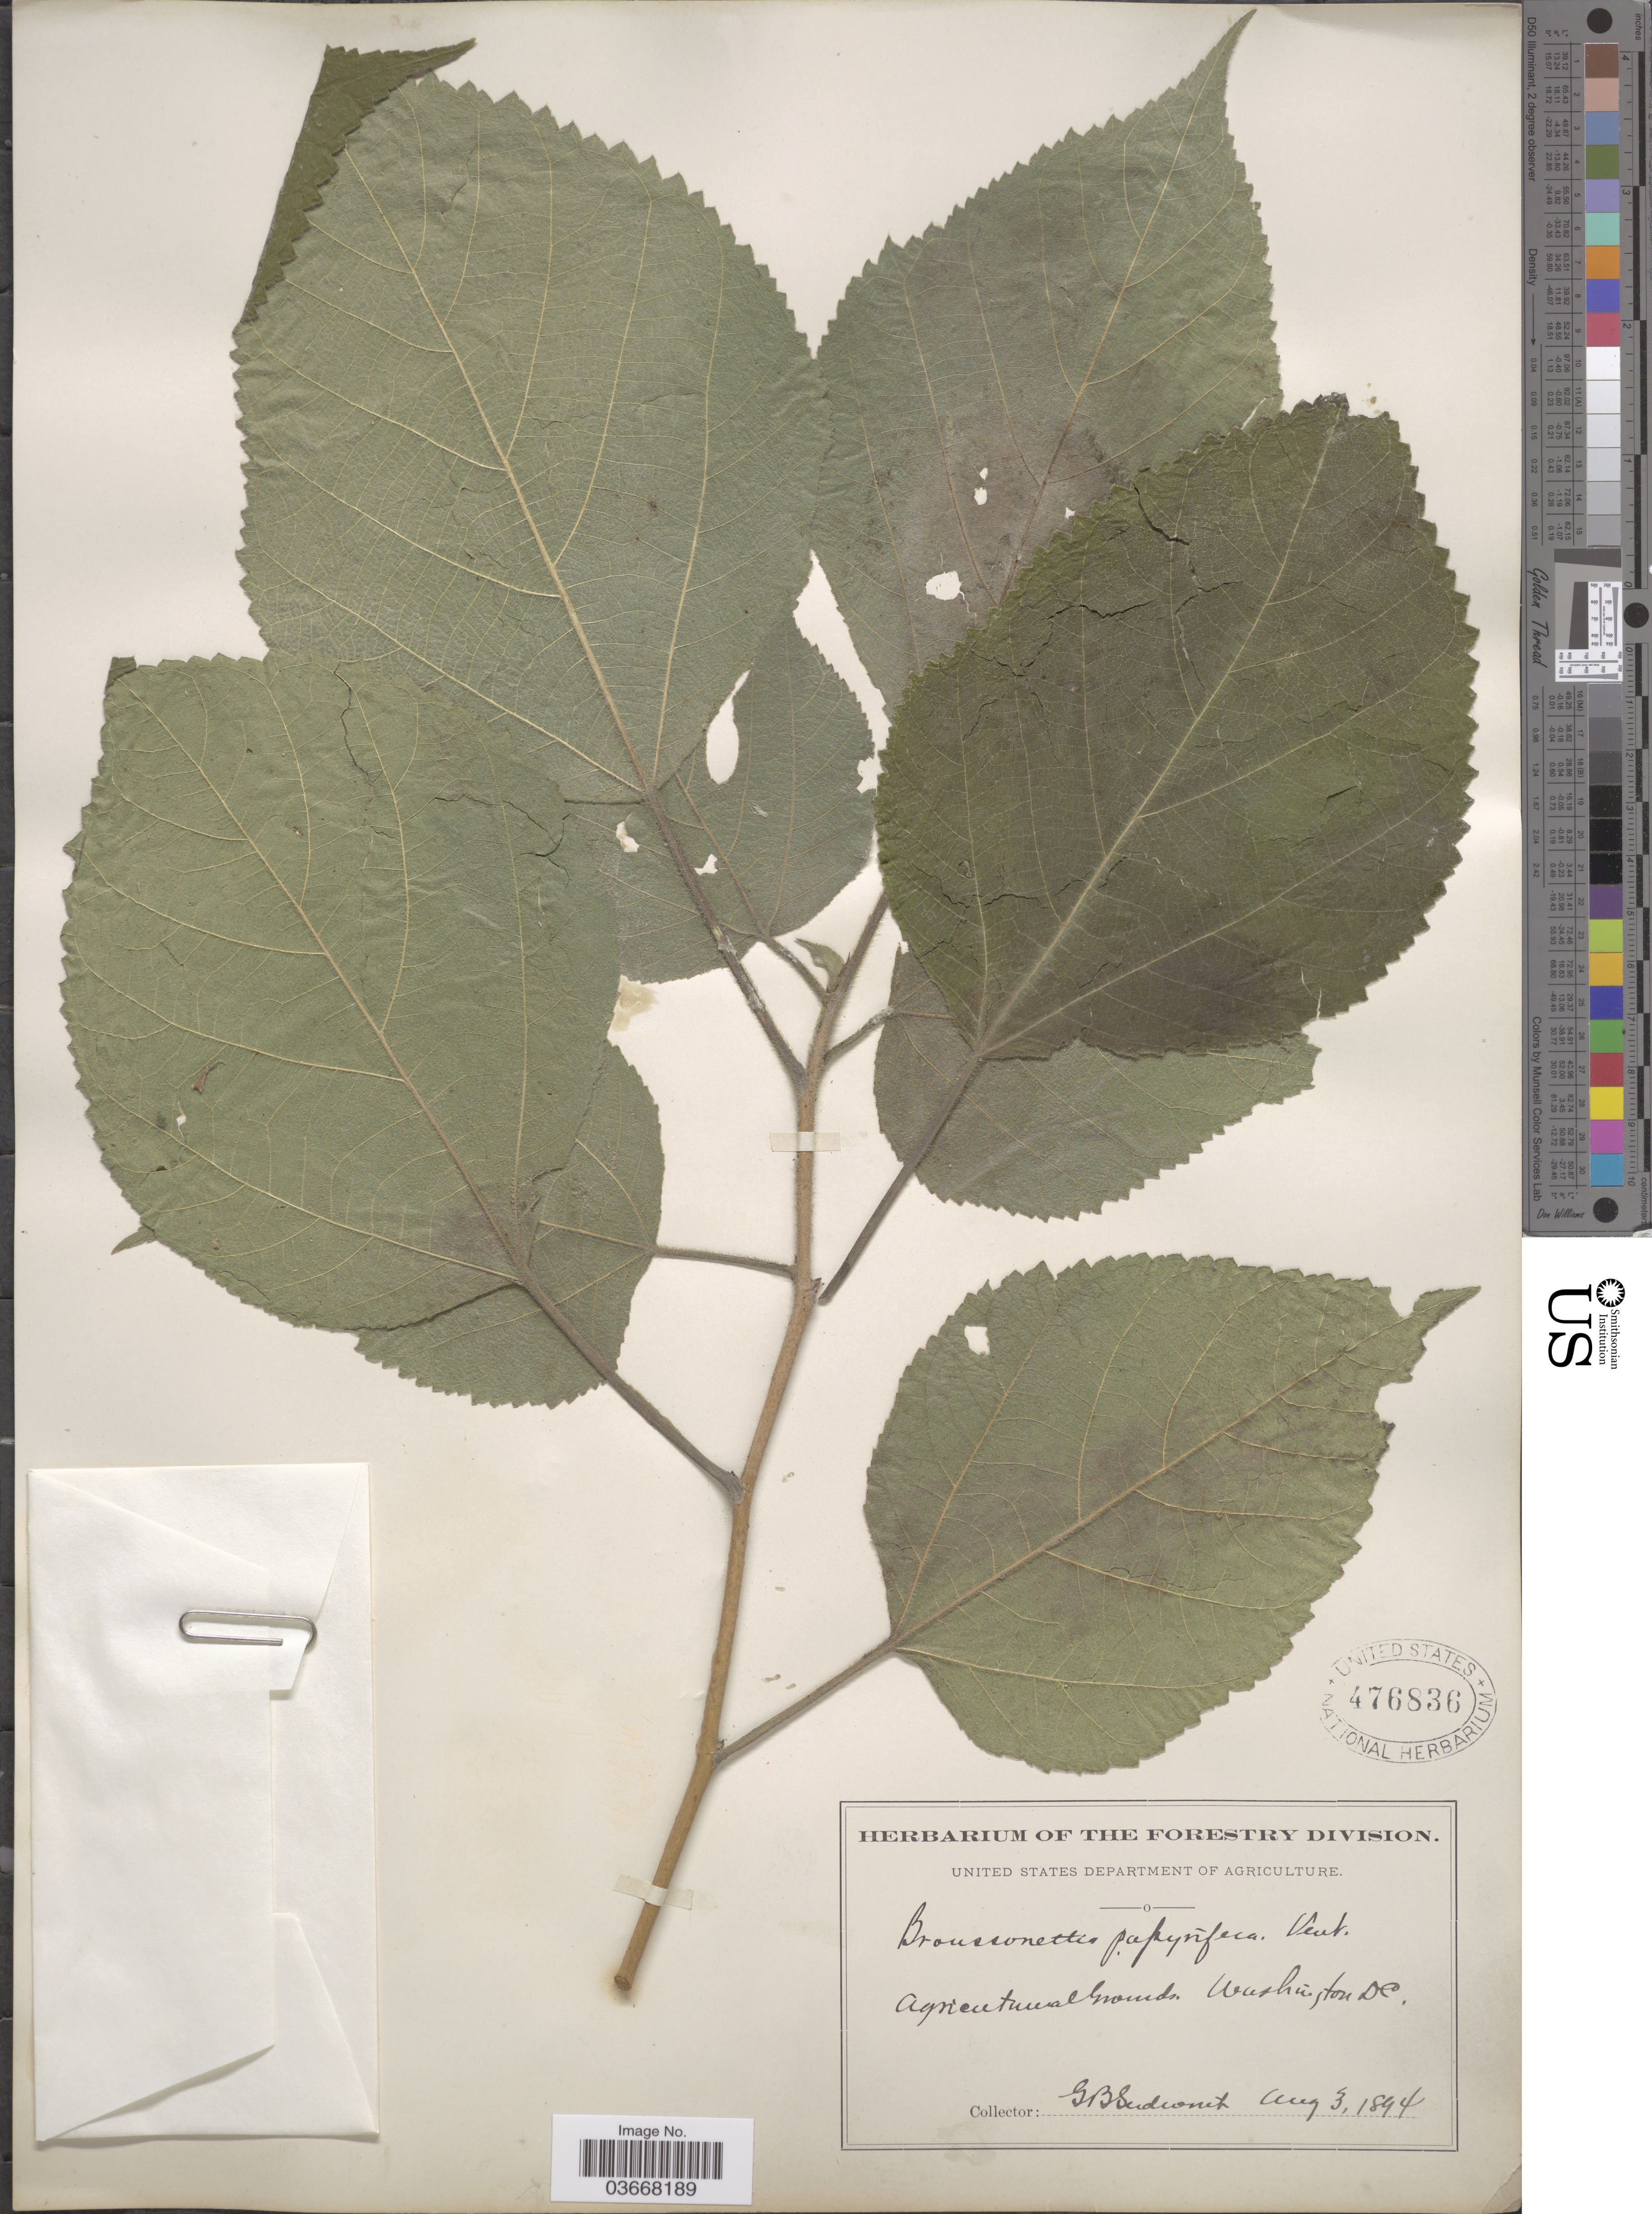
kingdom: Plantae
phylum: Tracheophyta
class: Magnoliopsida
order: Rosales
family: Moraceae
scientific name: Broussoneta papyrifera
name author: (L.) L'Hér. ex Vent.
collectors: G. B. Sudworth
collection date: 1894-08-03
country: United States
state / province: District of Columbia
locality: Agricultural Grounds. Washington DC.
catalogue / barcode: US 476836